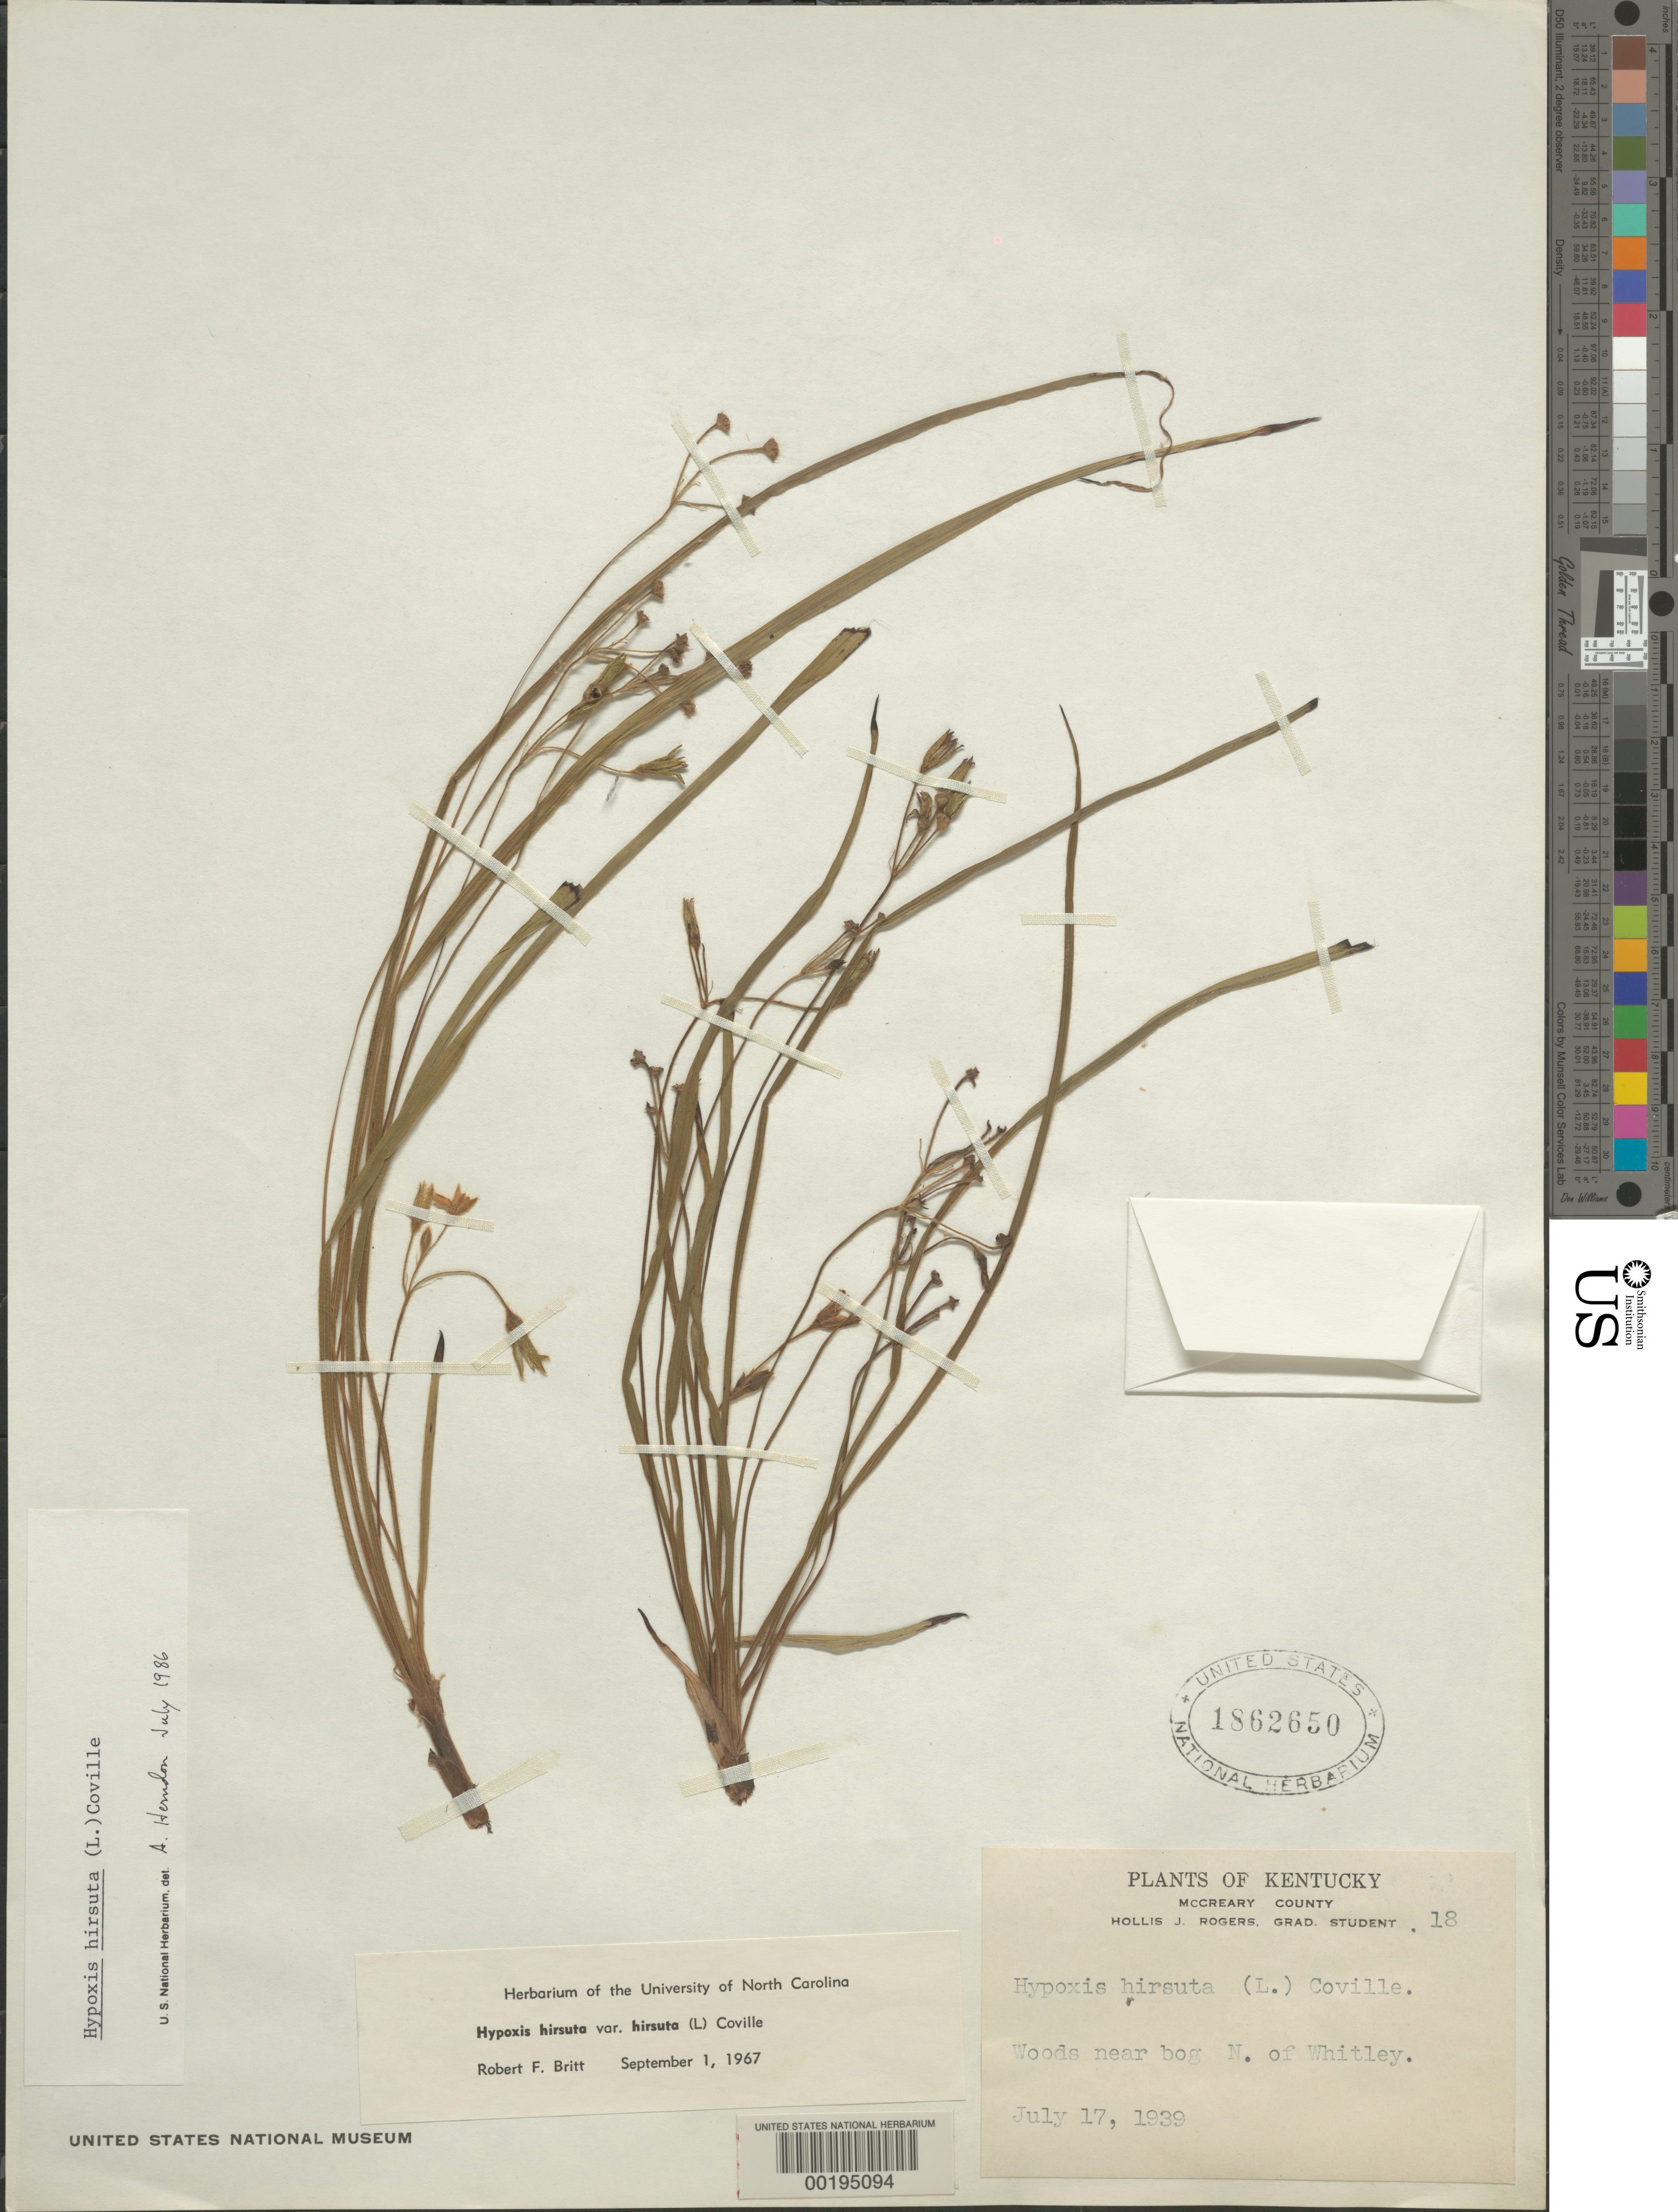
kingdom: Plantae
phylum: Tracheophyta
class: Liliopsida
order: Asparagales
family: Hypoxidaceae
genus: Hypoxis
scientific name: Hypoxis hirsuta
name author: (L.) Coville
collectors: H. J. Rogers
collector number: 18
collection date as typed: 17 Jul 1939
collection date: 1939-07-17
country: United States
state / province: Kentucky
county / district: Mccreary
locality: N of whitley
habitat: Woods near bog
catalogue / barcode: US 1862650